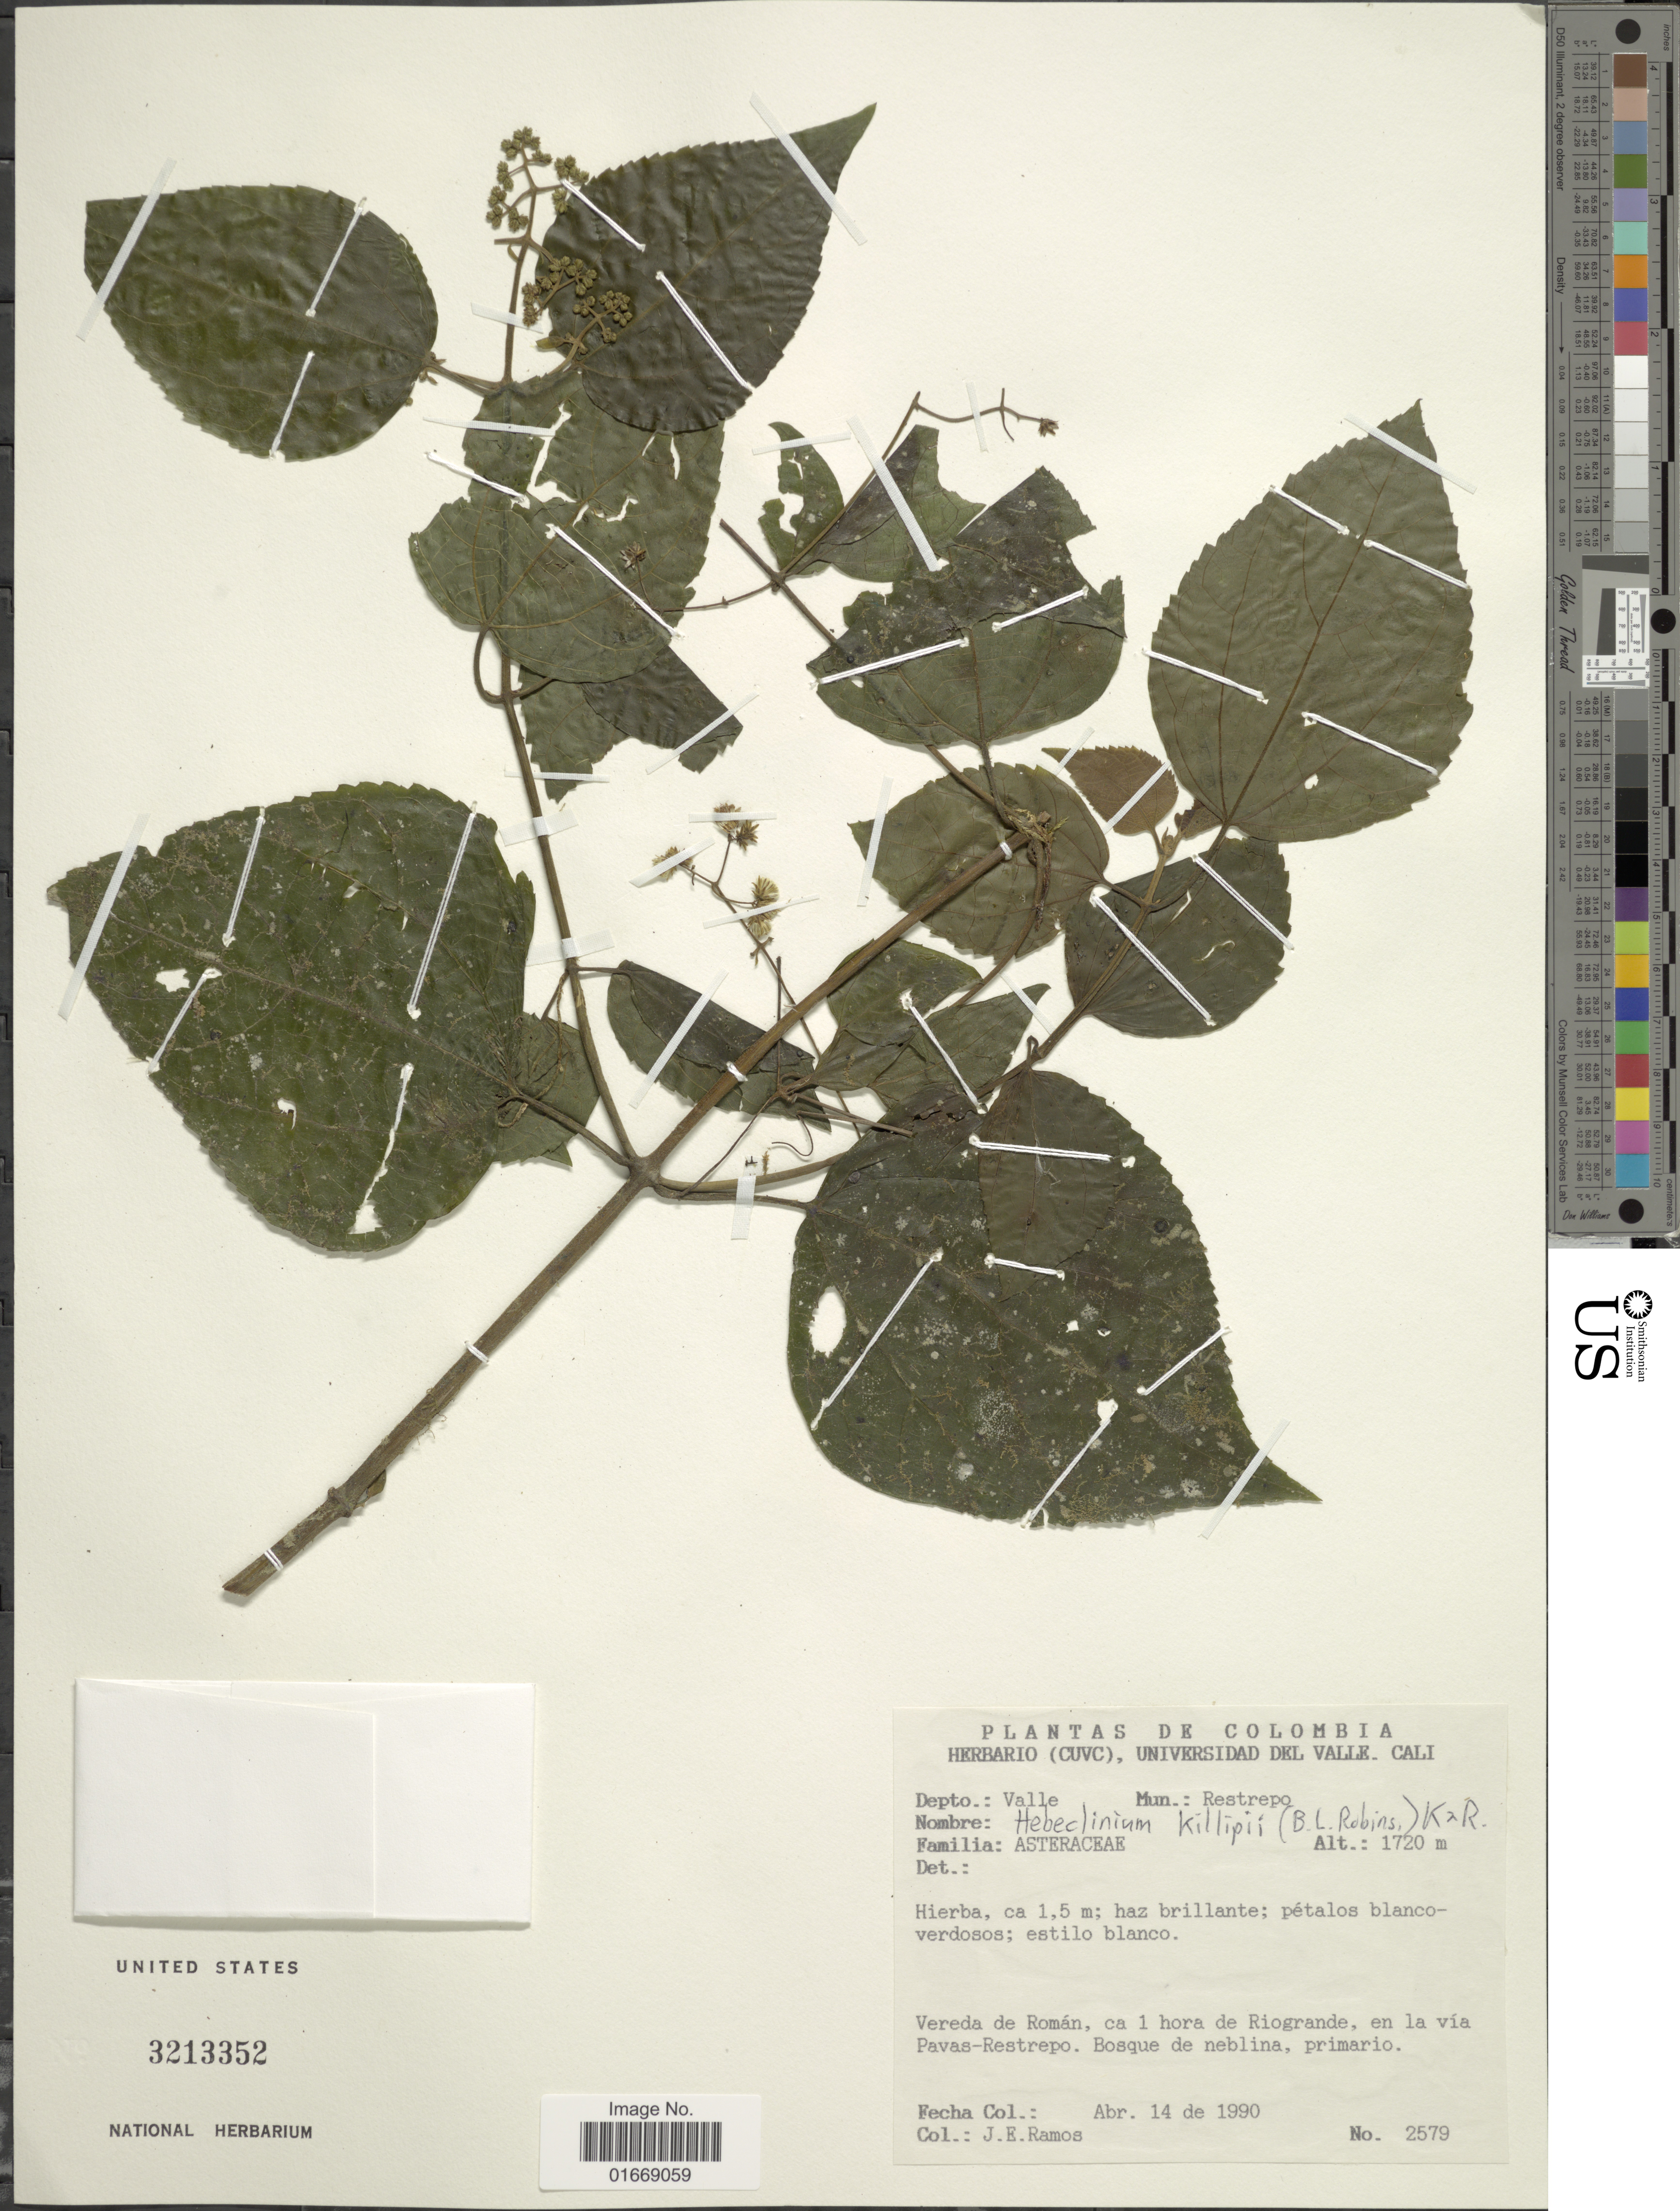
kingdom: Plantae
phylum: Tracheophyta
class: Magnoliopsida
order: Asterales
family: Asteraceae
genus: Hebeclinium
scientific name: Hebeclinium killipii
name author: (B.L. Rob.) R.M. King & H. Rob.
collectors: J. E. Ramos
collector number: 2579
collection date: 1990-04-14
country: Colombia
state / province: Valle del Cauca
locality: Depto. Valle, Mun. Restrepo, Vereda de Roman, ca 1 hora de Riogrande, en la via Pavas-Restrepo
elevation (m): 1720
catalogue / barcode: US 3213352